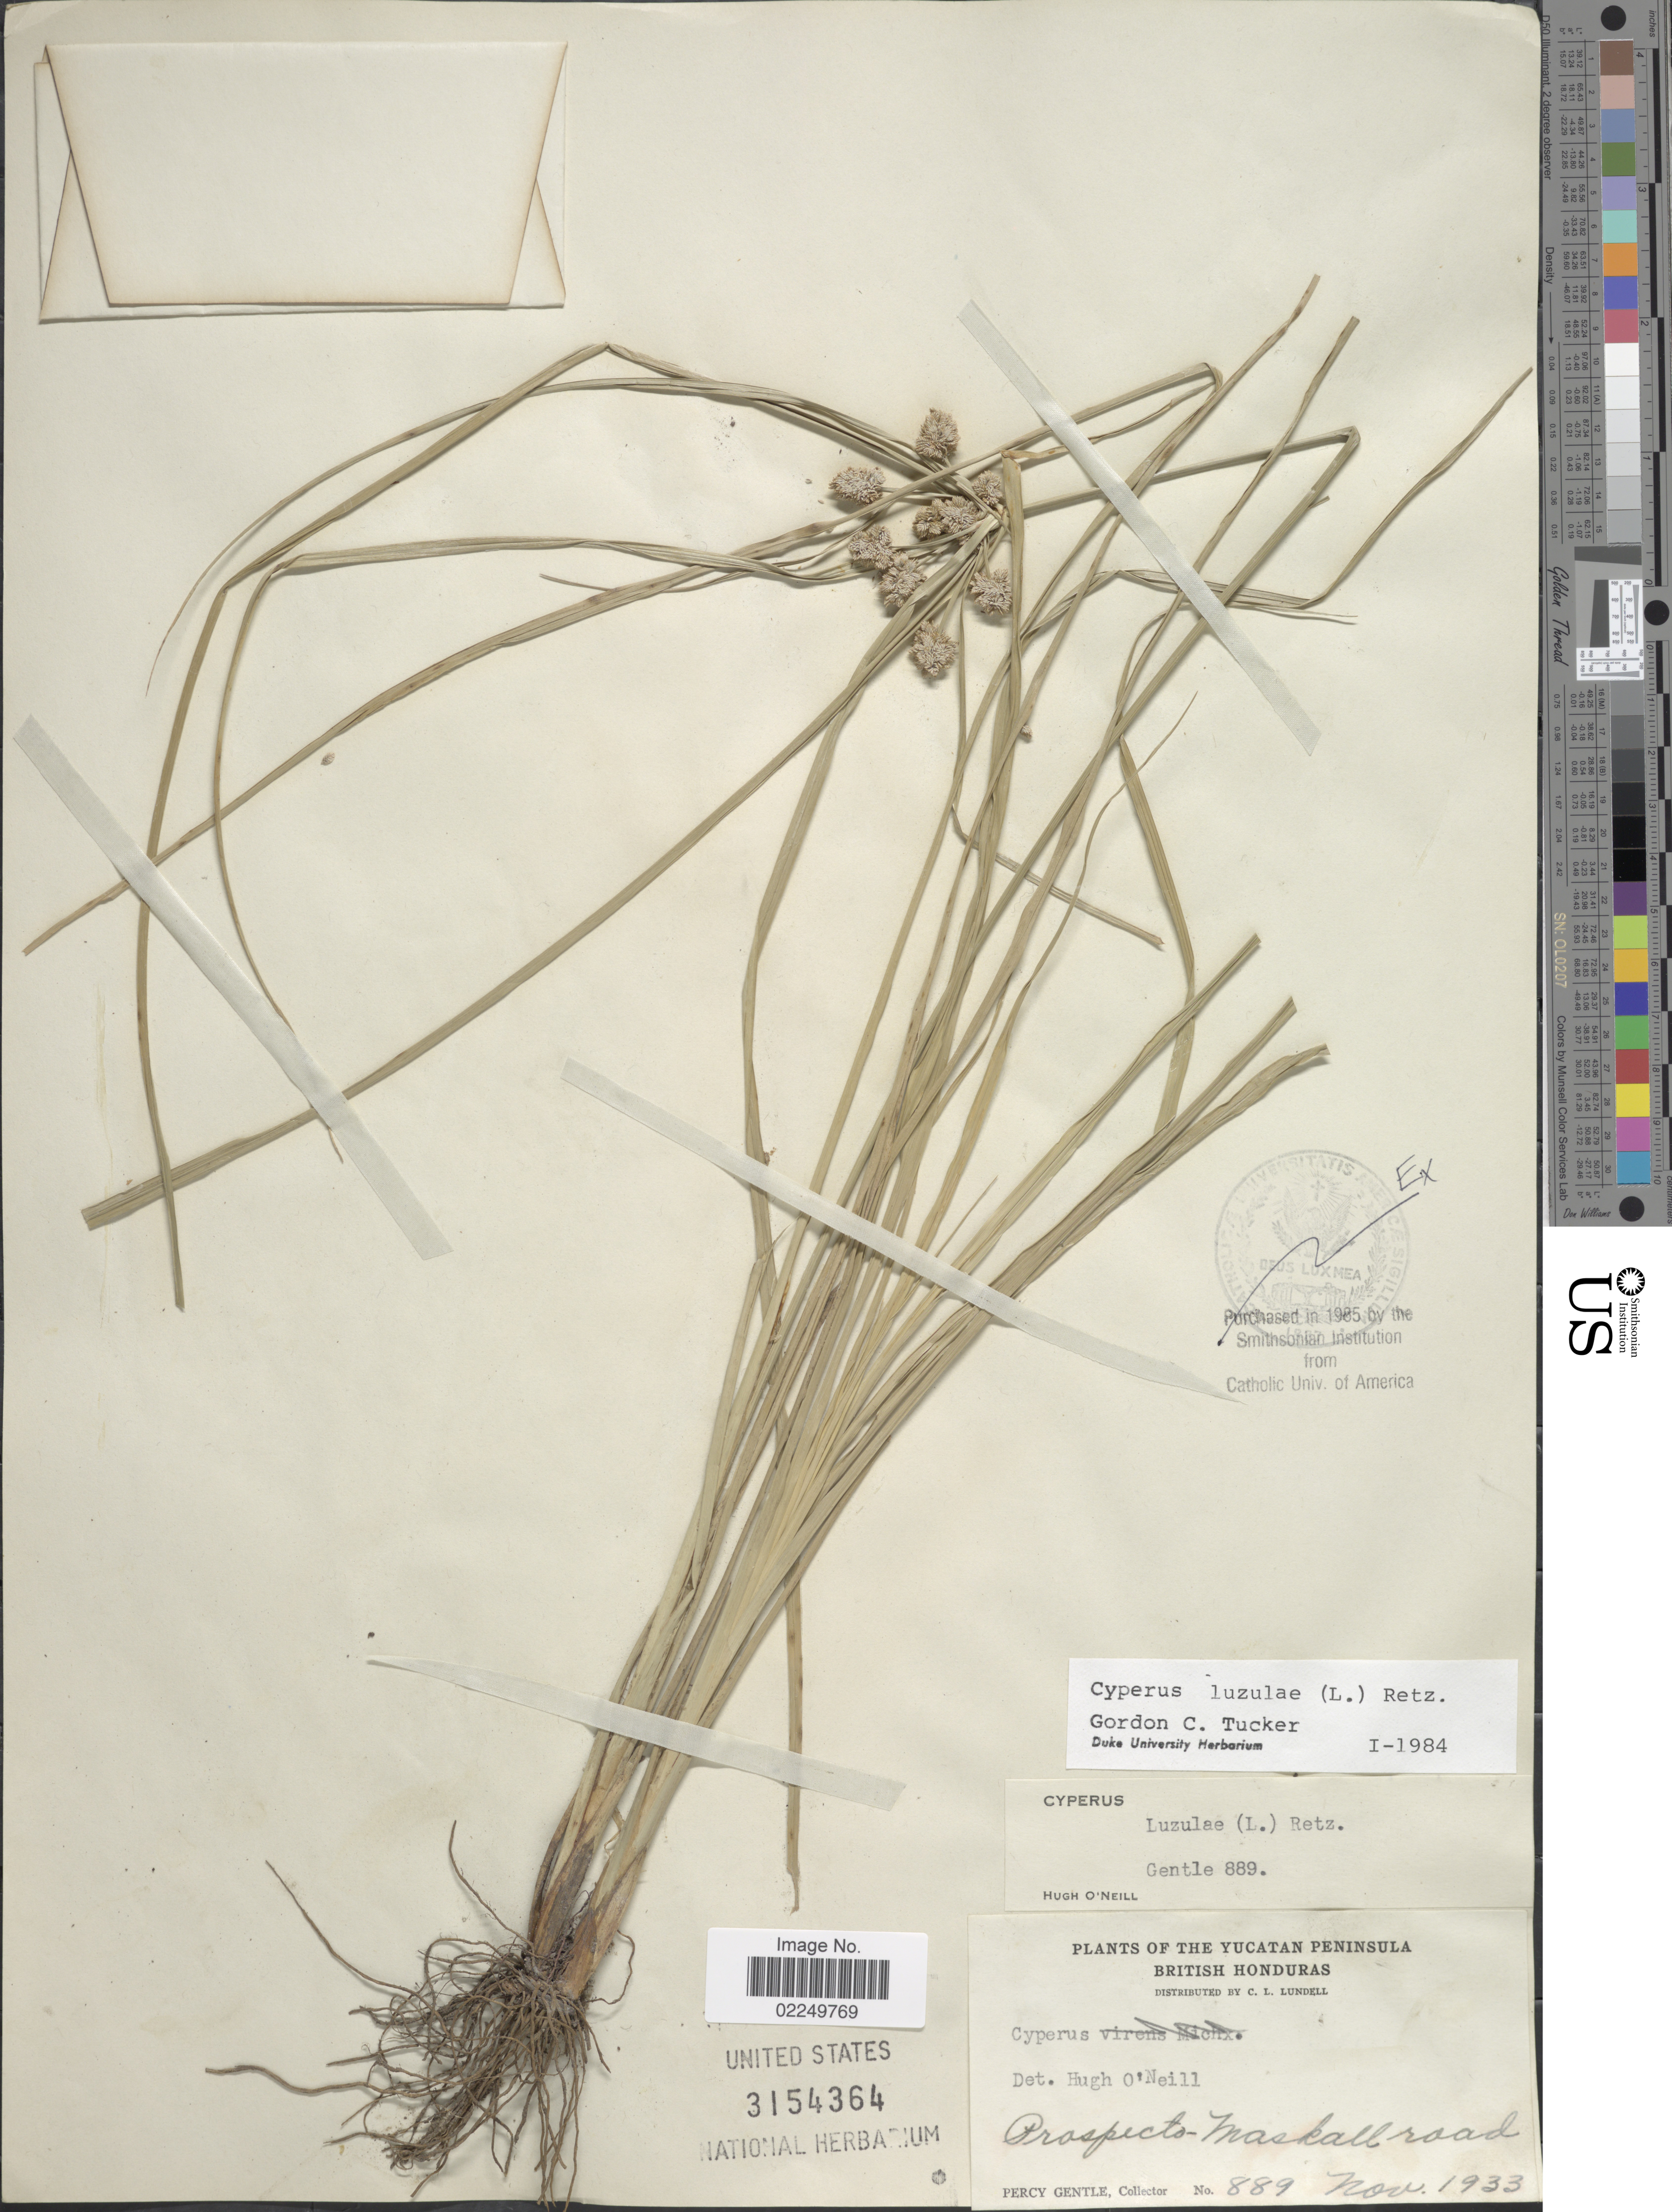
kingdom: Plantae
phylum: Tracheophyta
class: Liliopsida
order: Poales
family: Cyperaceae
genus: Cyperus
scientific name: Cyperus luzulae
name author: (L.) Rottb. ex Retz.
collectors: P. H. Gentle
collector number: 889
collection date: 1933-11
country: Belize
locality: The Yucatan Peninsula, British Honduras, Prospecto-Maskall road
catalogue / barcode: US 3154364